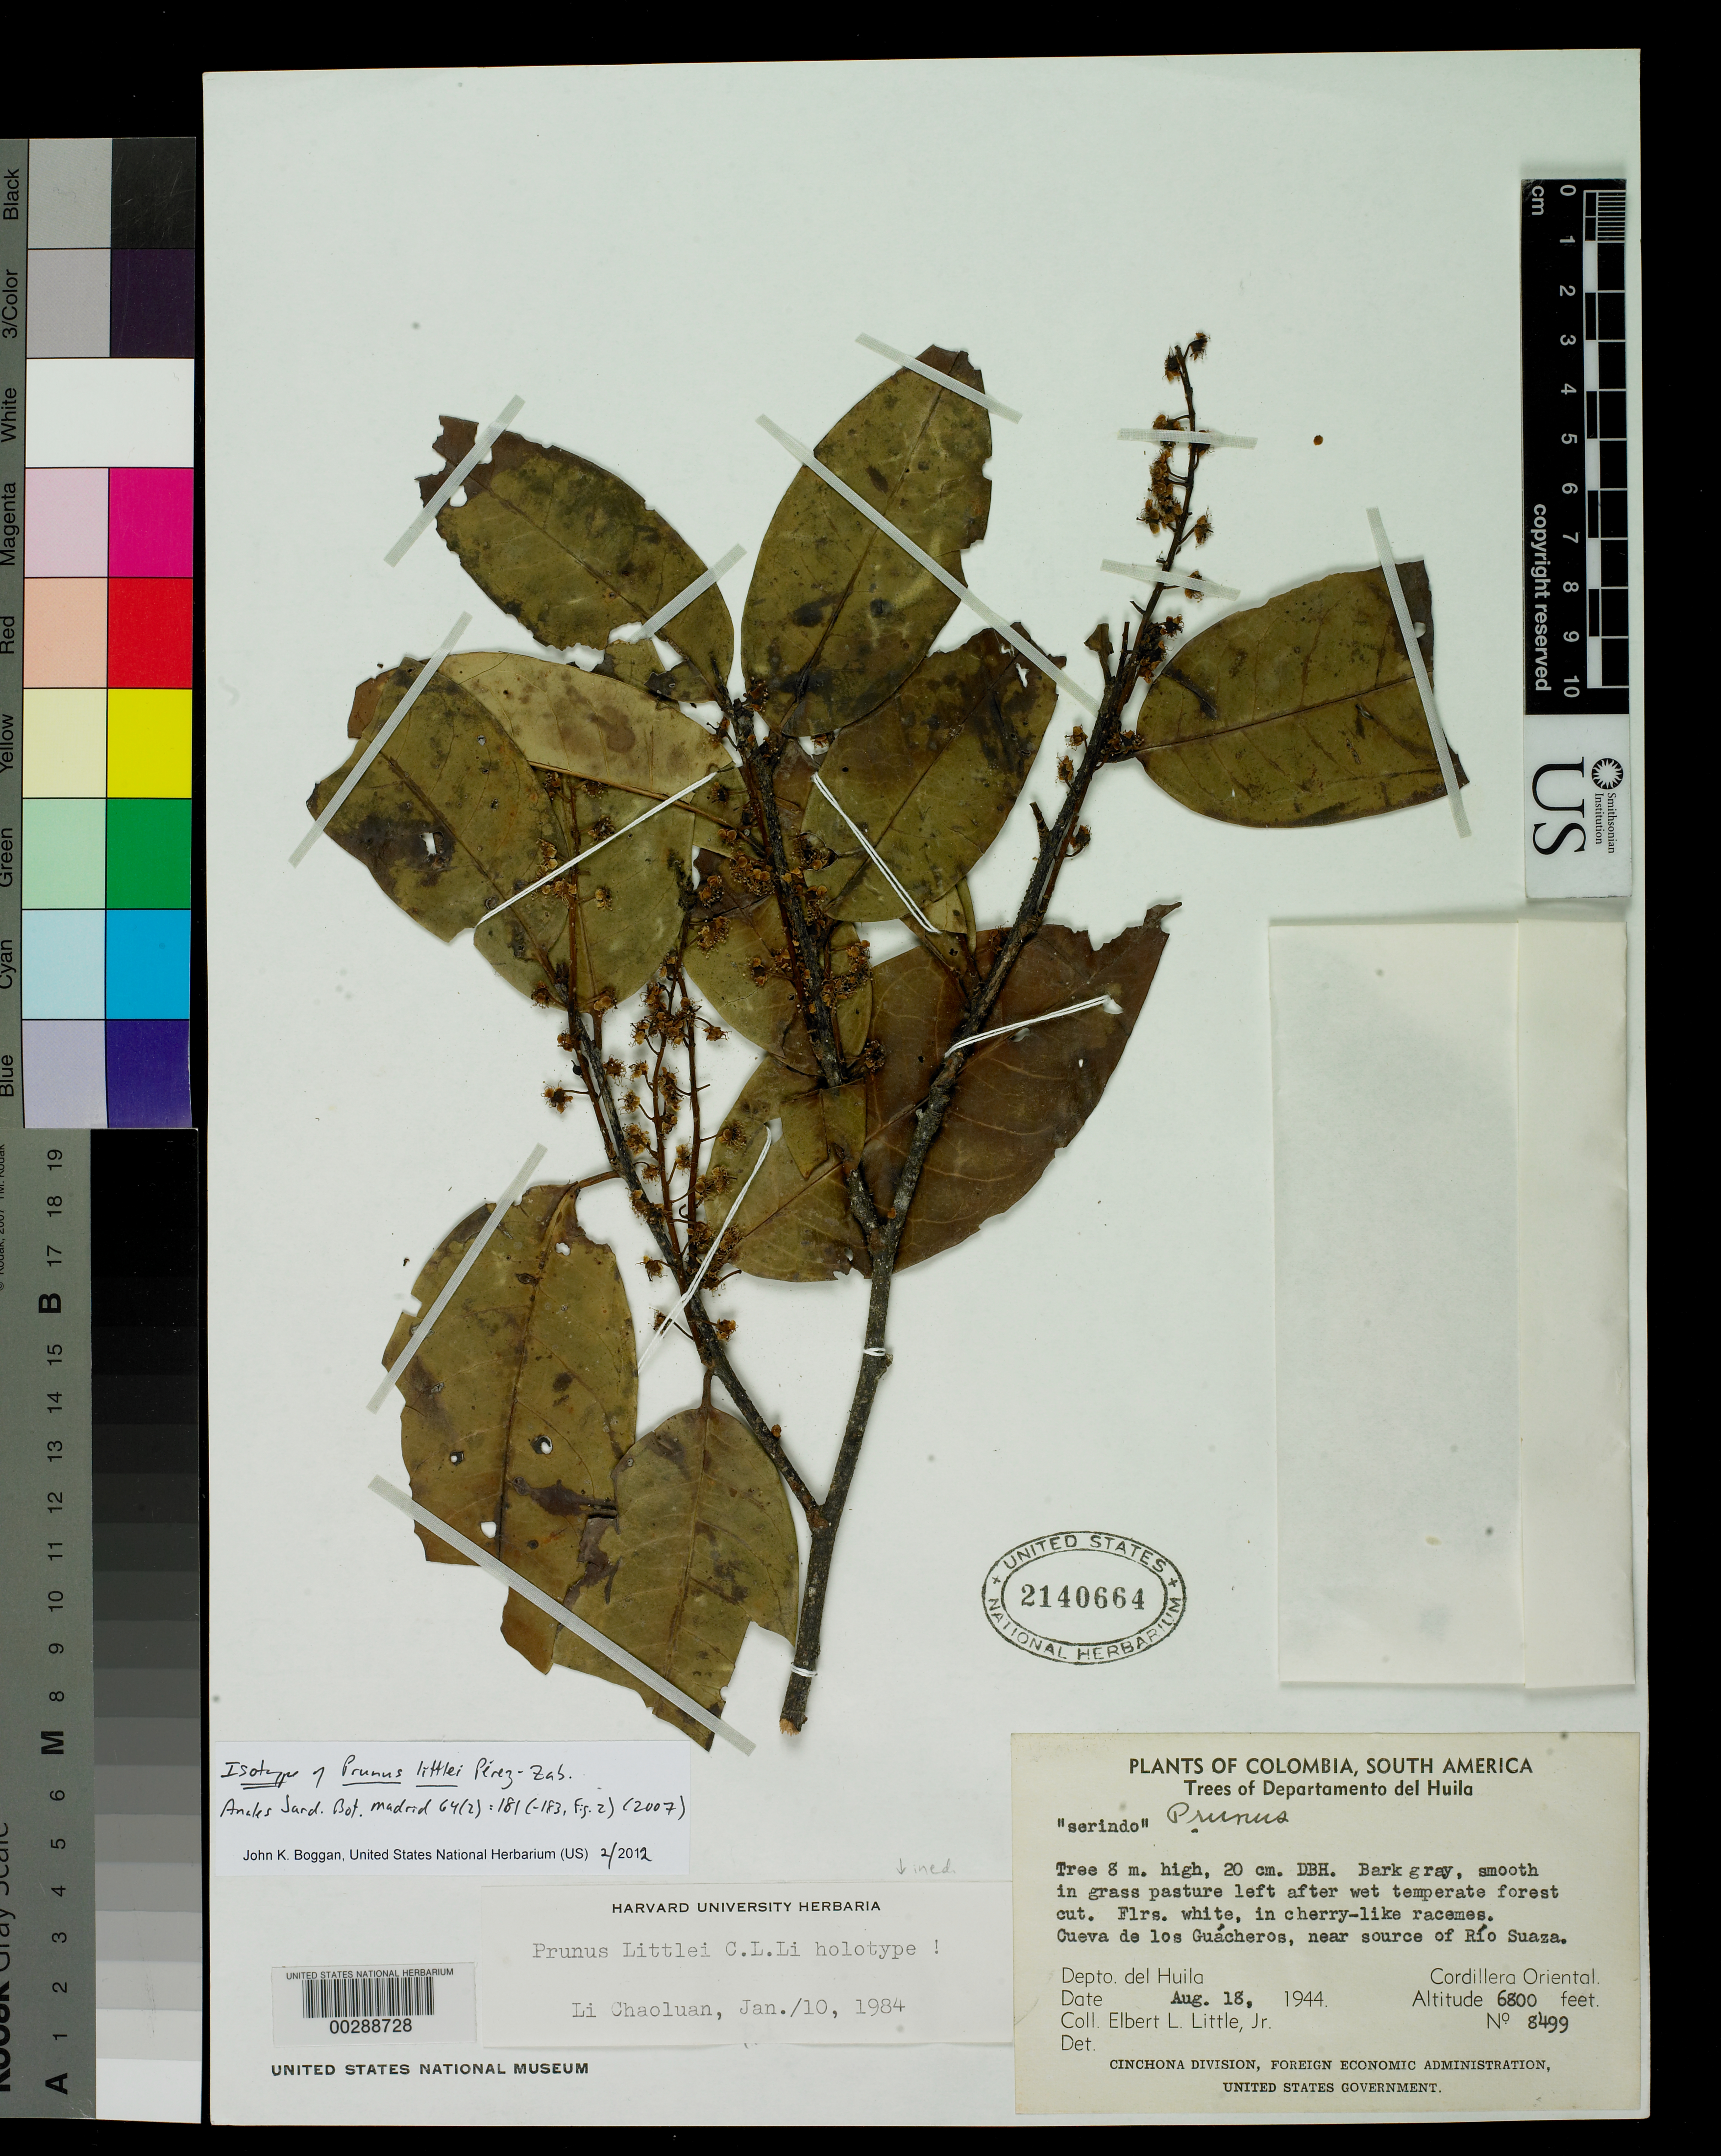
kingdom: Plantae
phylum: Tracheophyta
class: Magnoliopsida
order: Rosales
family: Rosaceae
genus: Prunus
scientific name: Prunus littlei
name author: Pérez-Zab.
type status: Isotype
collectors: E. L. Little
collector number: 8499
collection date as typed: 18 Aug 1944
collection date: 1944-08-18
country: Colombia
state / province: Huila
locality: Depto. del Huila, Cordillera Oriental. Cueva de los Guácheros, near source of Río Suaza.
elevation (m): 3000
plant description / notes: Annotated by Li Chaoluan (1984) as holotype of Prunus littlei C.L. Li; name not published by Li, and name not attributed to Li when validated by Pérez-Zab. Holotype of name as validated is at COL.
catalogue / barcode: US 2140664